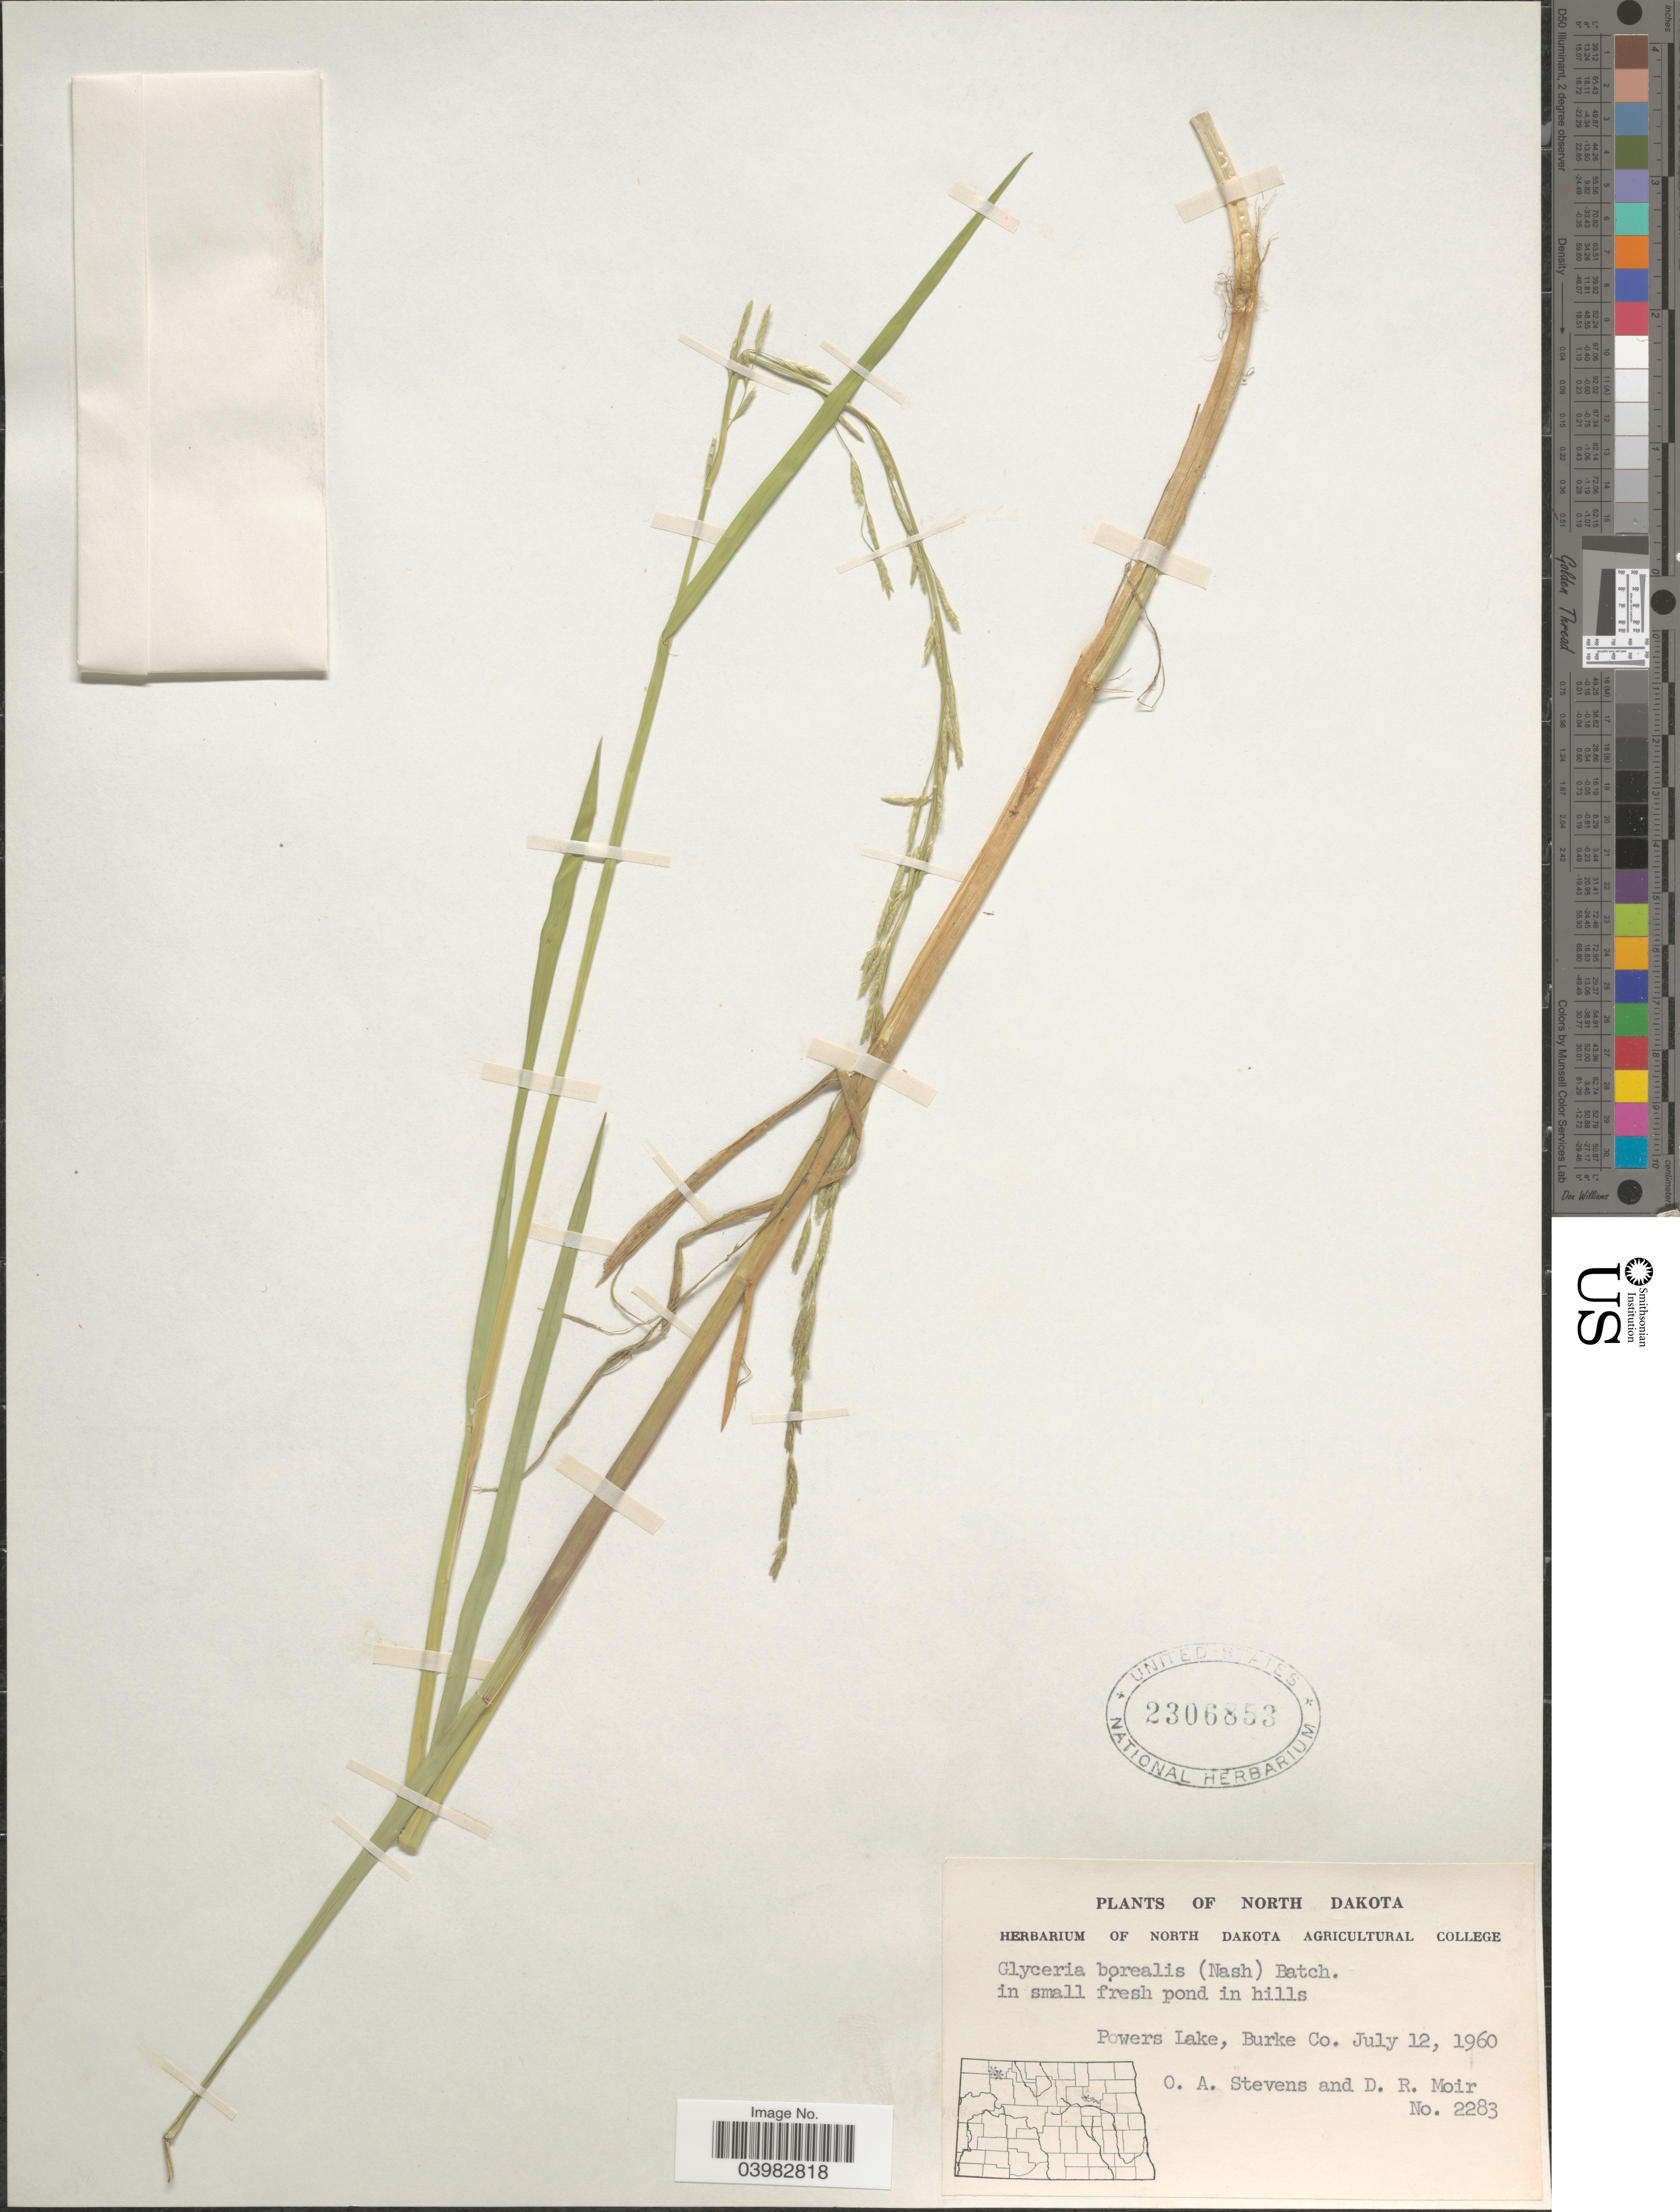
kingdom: Plantae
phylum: Tracheophyta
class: Liliopsida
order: Poales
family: Poaceae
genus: Glyceria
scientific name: Glyceria borealis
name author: (Nash) Batchelder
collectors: O. A. Stevens & D. Moir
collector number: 2283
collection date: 1960-07-12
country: United States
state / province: North Dakota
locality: Powers Lake, Burke Co.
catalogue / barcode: US 2306853